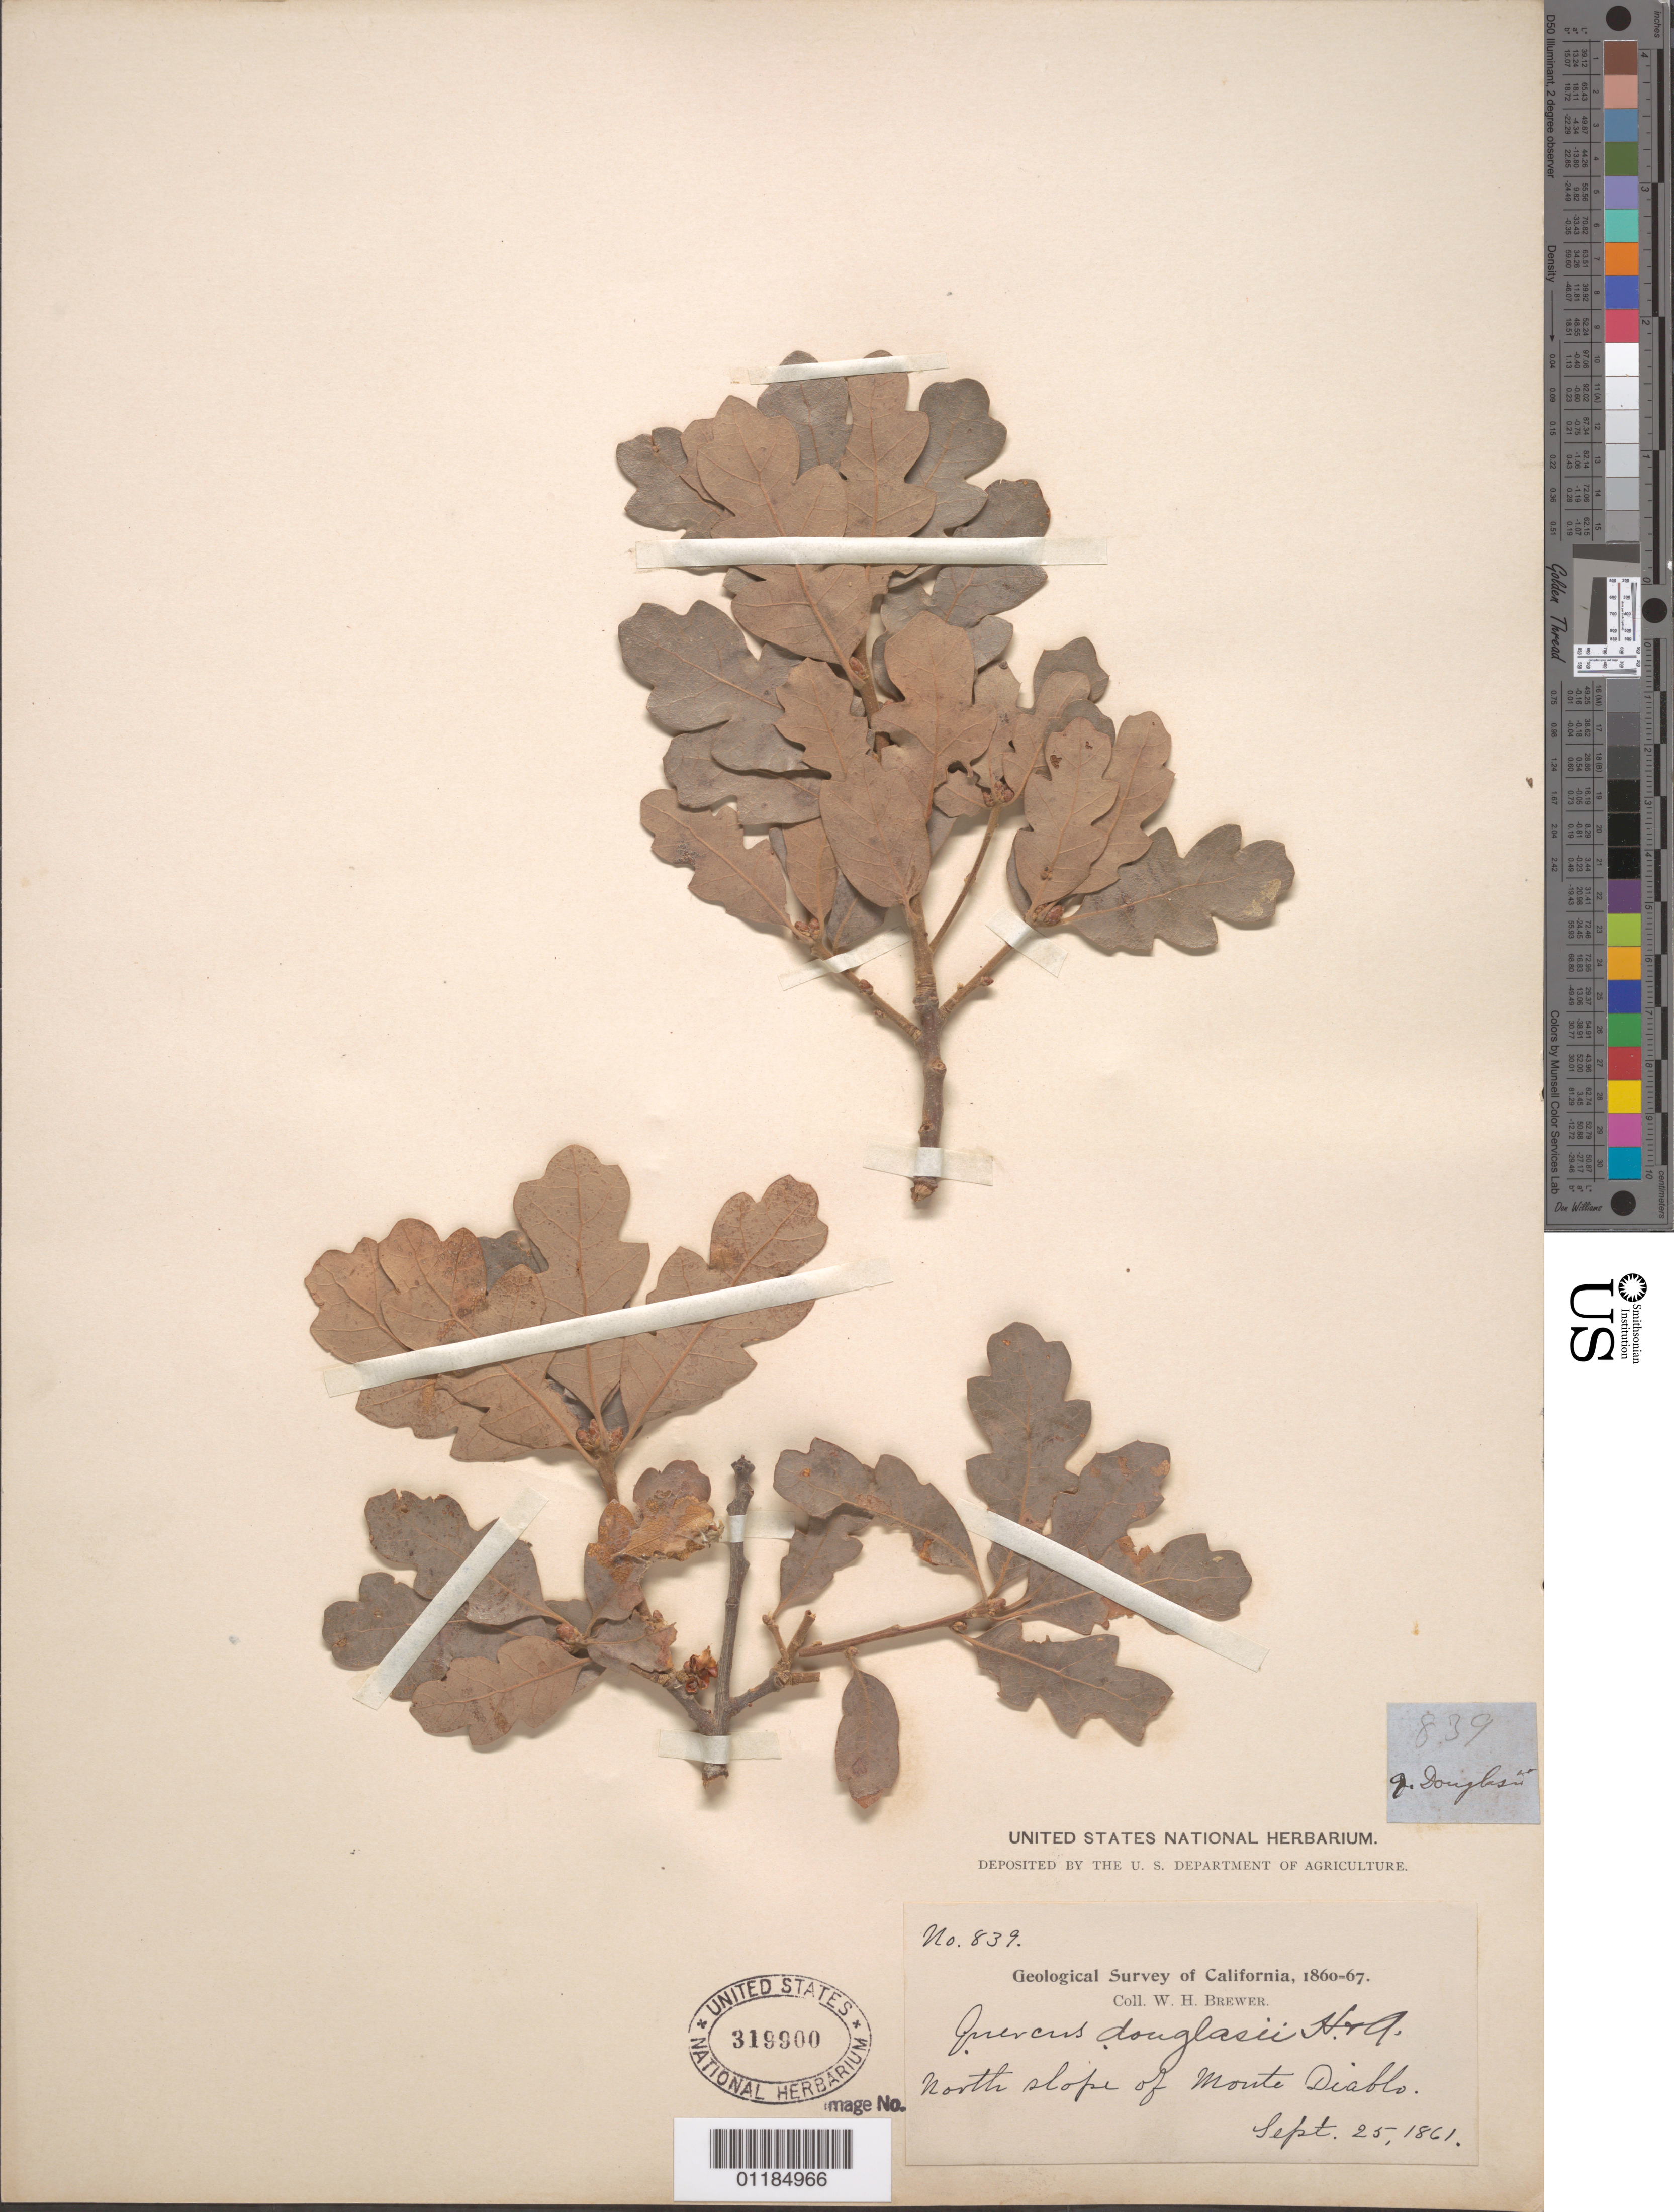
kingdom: Plantae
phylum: Tracheophyta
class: Magnoliopsida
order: Fagales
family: Fagaceae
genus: Quercus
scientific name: Quercus douglasii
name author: A. DC. in DC.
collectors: W. H. Brewer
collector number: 839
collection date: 1861-09-25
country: United States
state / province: California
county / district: Contra Costa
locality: Monte Diablo.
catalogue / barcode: US 319900